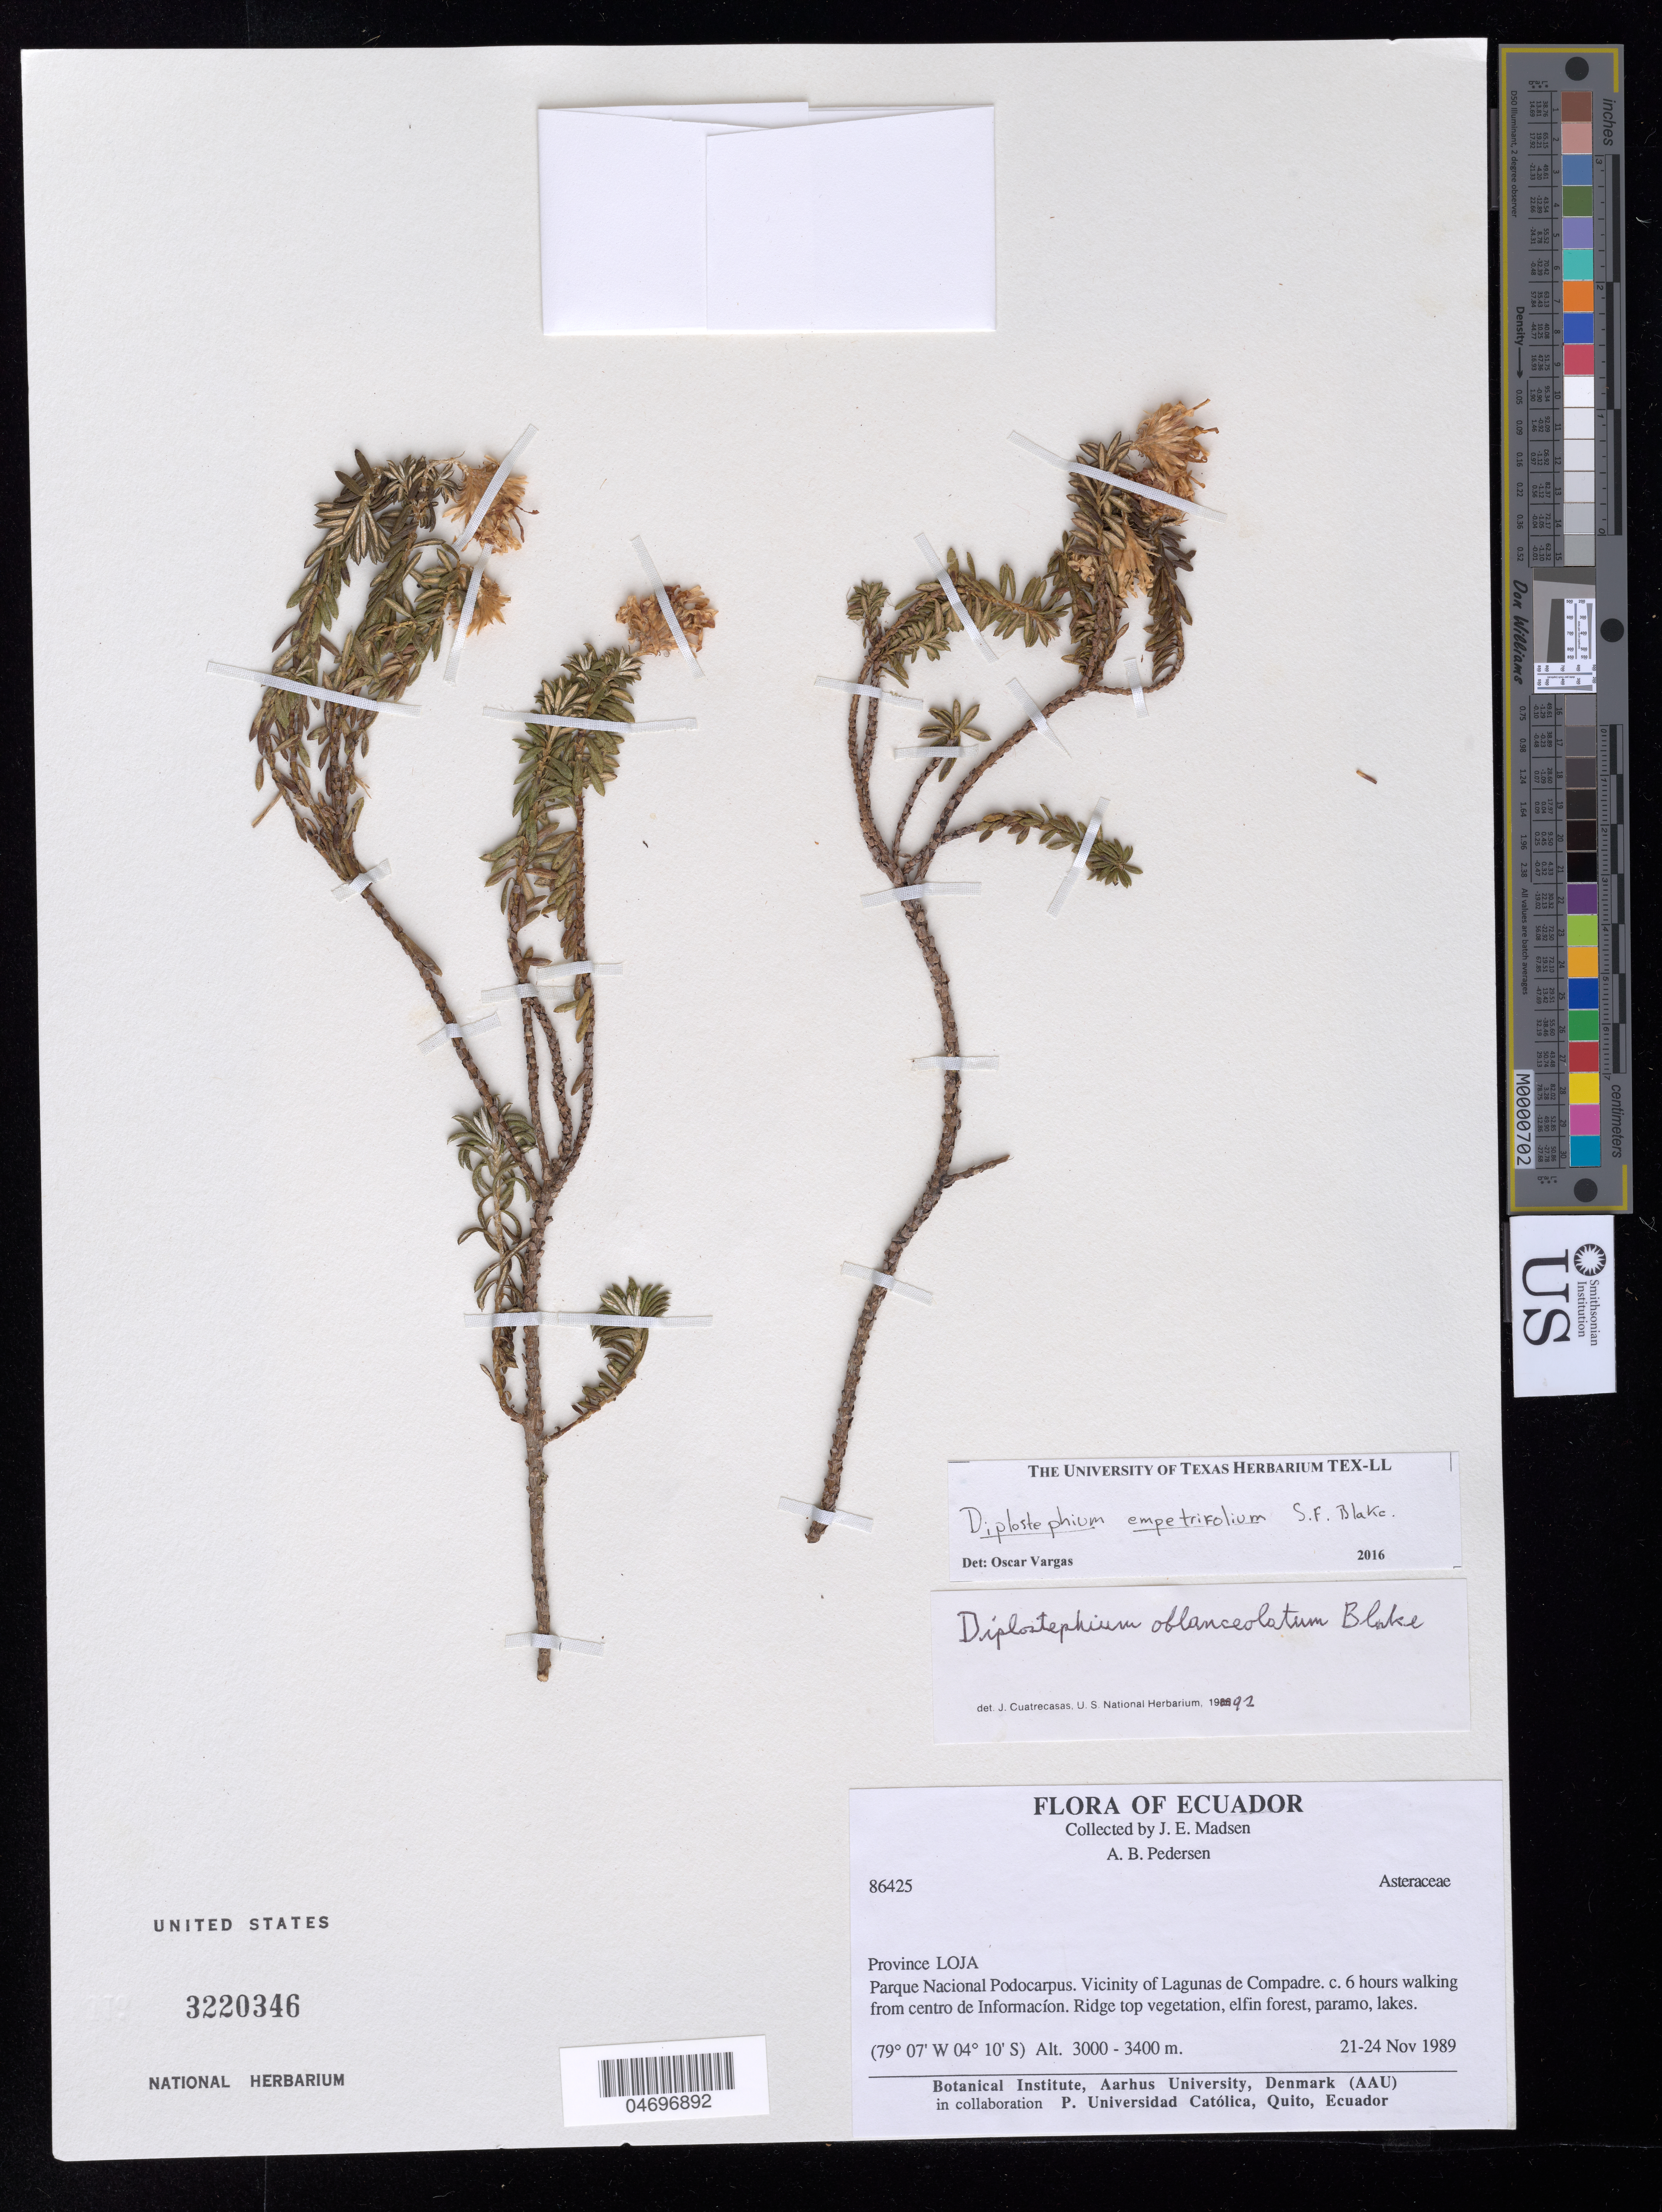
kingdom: Plantae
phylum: Tracheophyta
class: Magnoliopsida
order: Asterales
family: Asteraceae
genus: Diplostephium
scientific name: Diplostephium empetrifolium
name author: S.F. Blake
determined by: Vargas, Oscar M.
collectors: J. E. Madsen & A. B. Pedersen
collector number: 86425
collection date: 1989-11-21/1989-11-24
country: Ecuador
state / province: Loja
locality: Parque Nacional Podocarpus, vicinity of Lagunas de Compadre, c. 6 hours walking from centro de Infromacion, ridge top vegetation, elfin forest, paramo, lakes.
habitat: paramo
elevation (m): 3000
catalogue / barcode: US 3220346